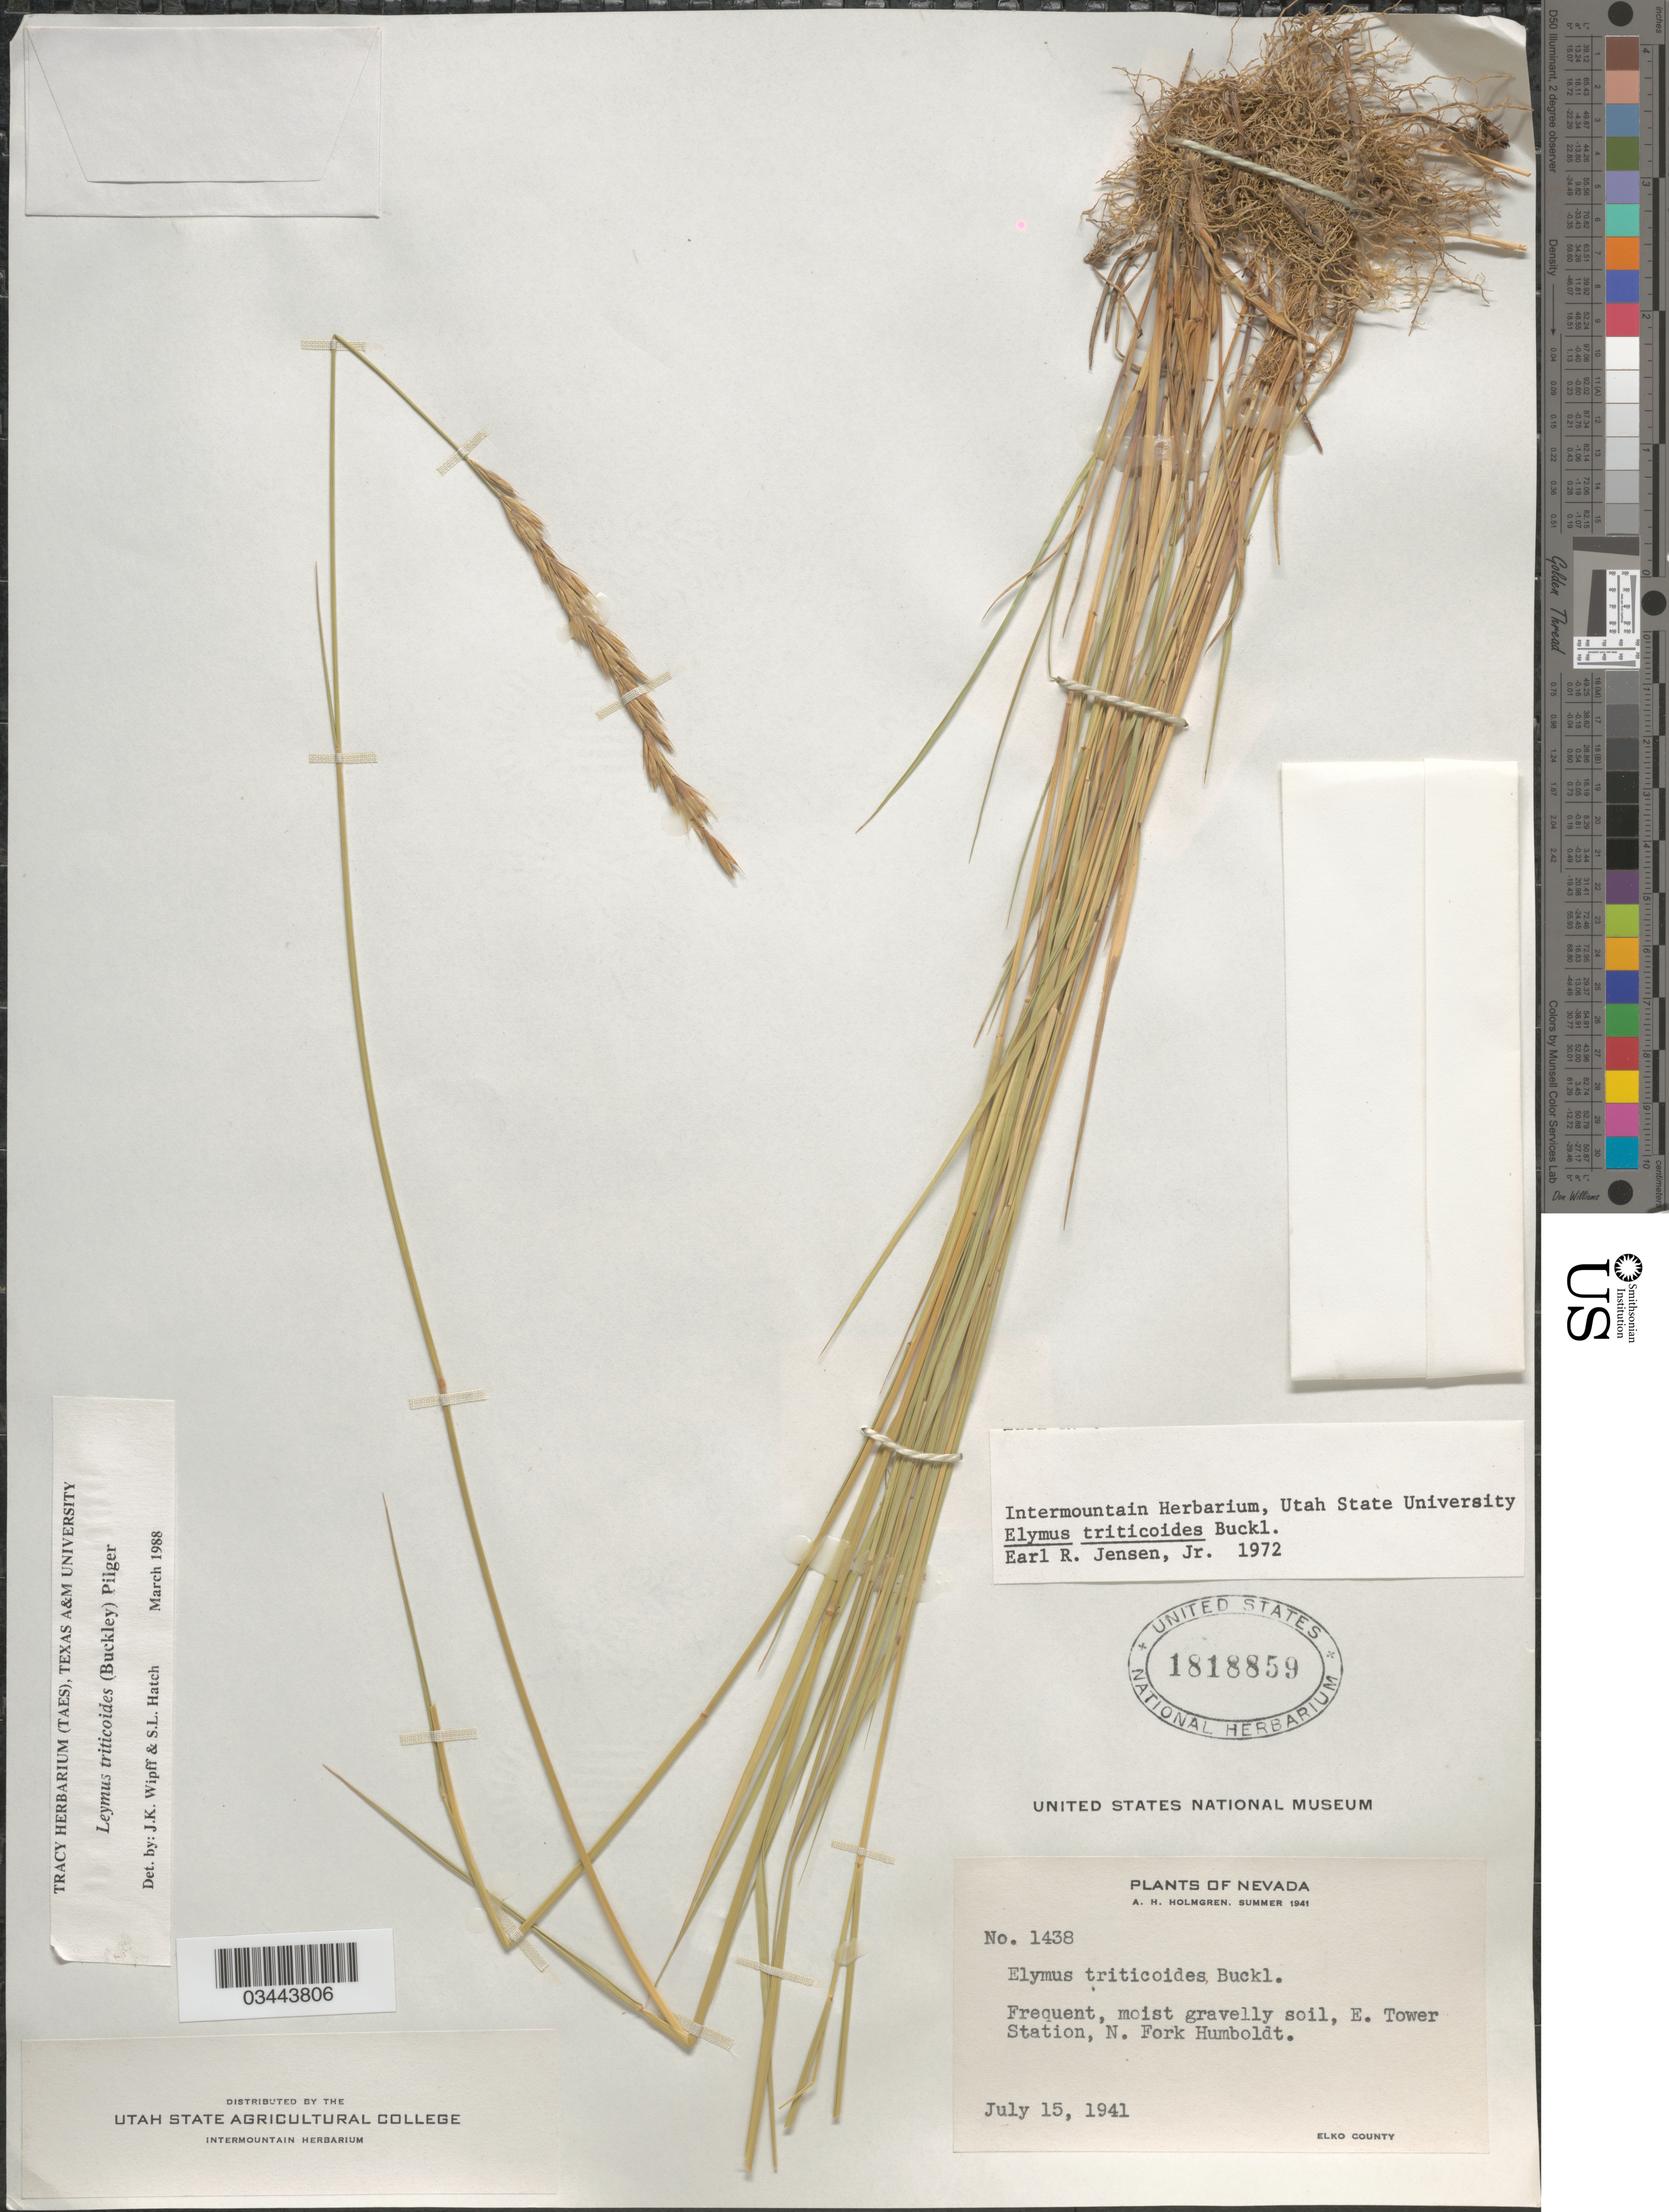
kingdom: Plantae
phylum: Tracheophyta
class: Liliopsida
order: Poales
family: Poaceae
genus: Leymus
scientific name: Leymus triticoides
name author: (Buckley) Pilg.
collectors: A. H. Holmgren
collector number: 1438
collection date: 1941-07-15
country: United States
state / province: Nevada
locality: Frequent, moist gravelly soil, E. Tower Station, N. Fork Humboldt. Elko County.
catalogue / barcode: US 1818859